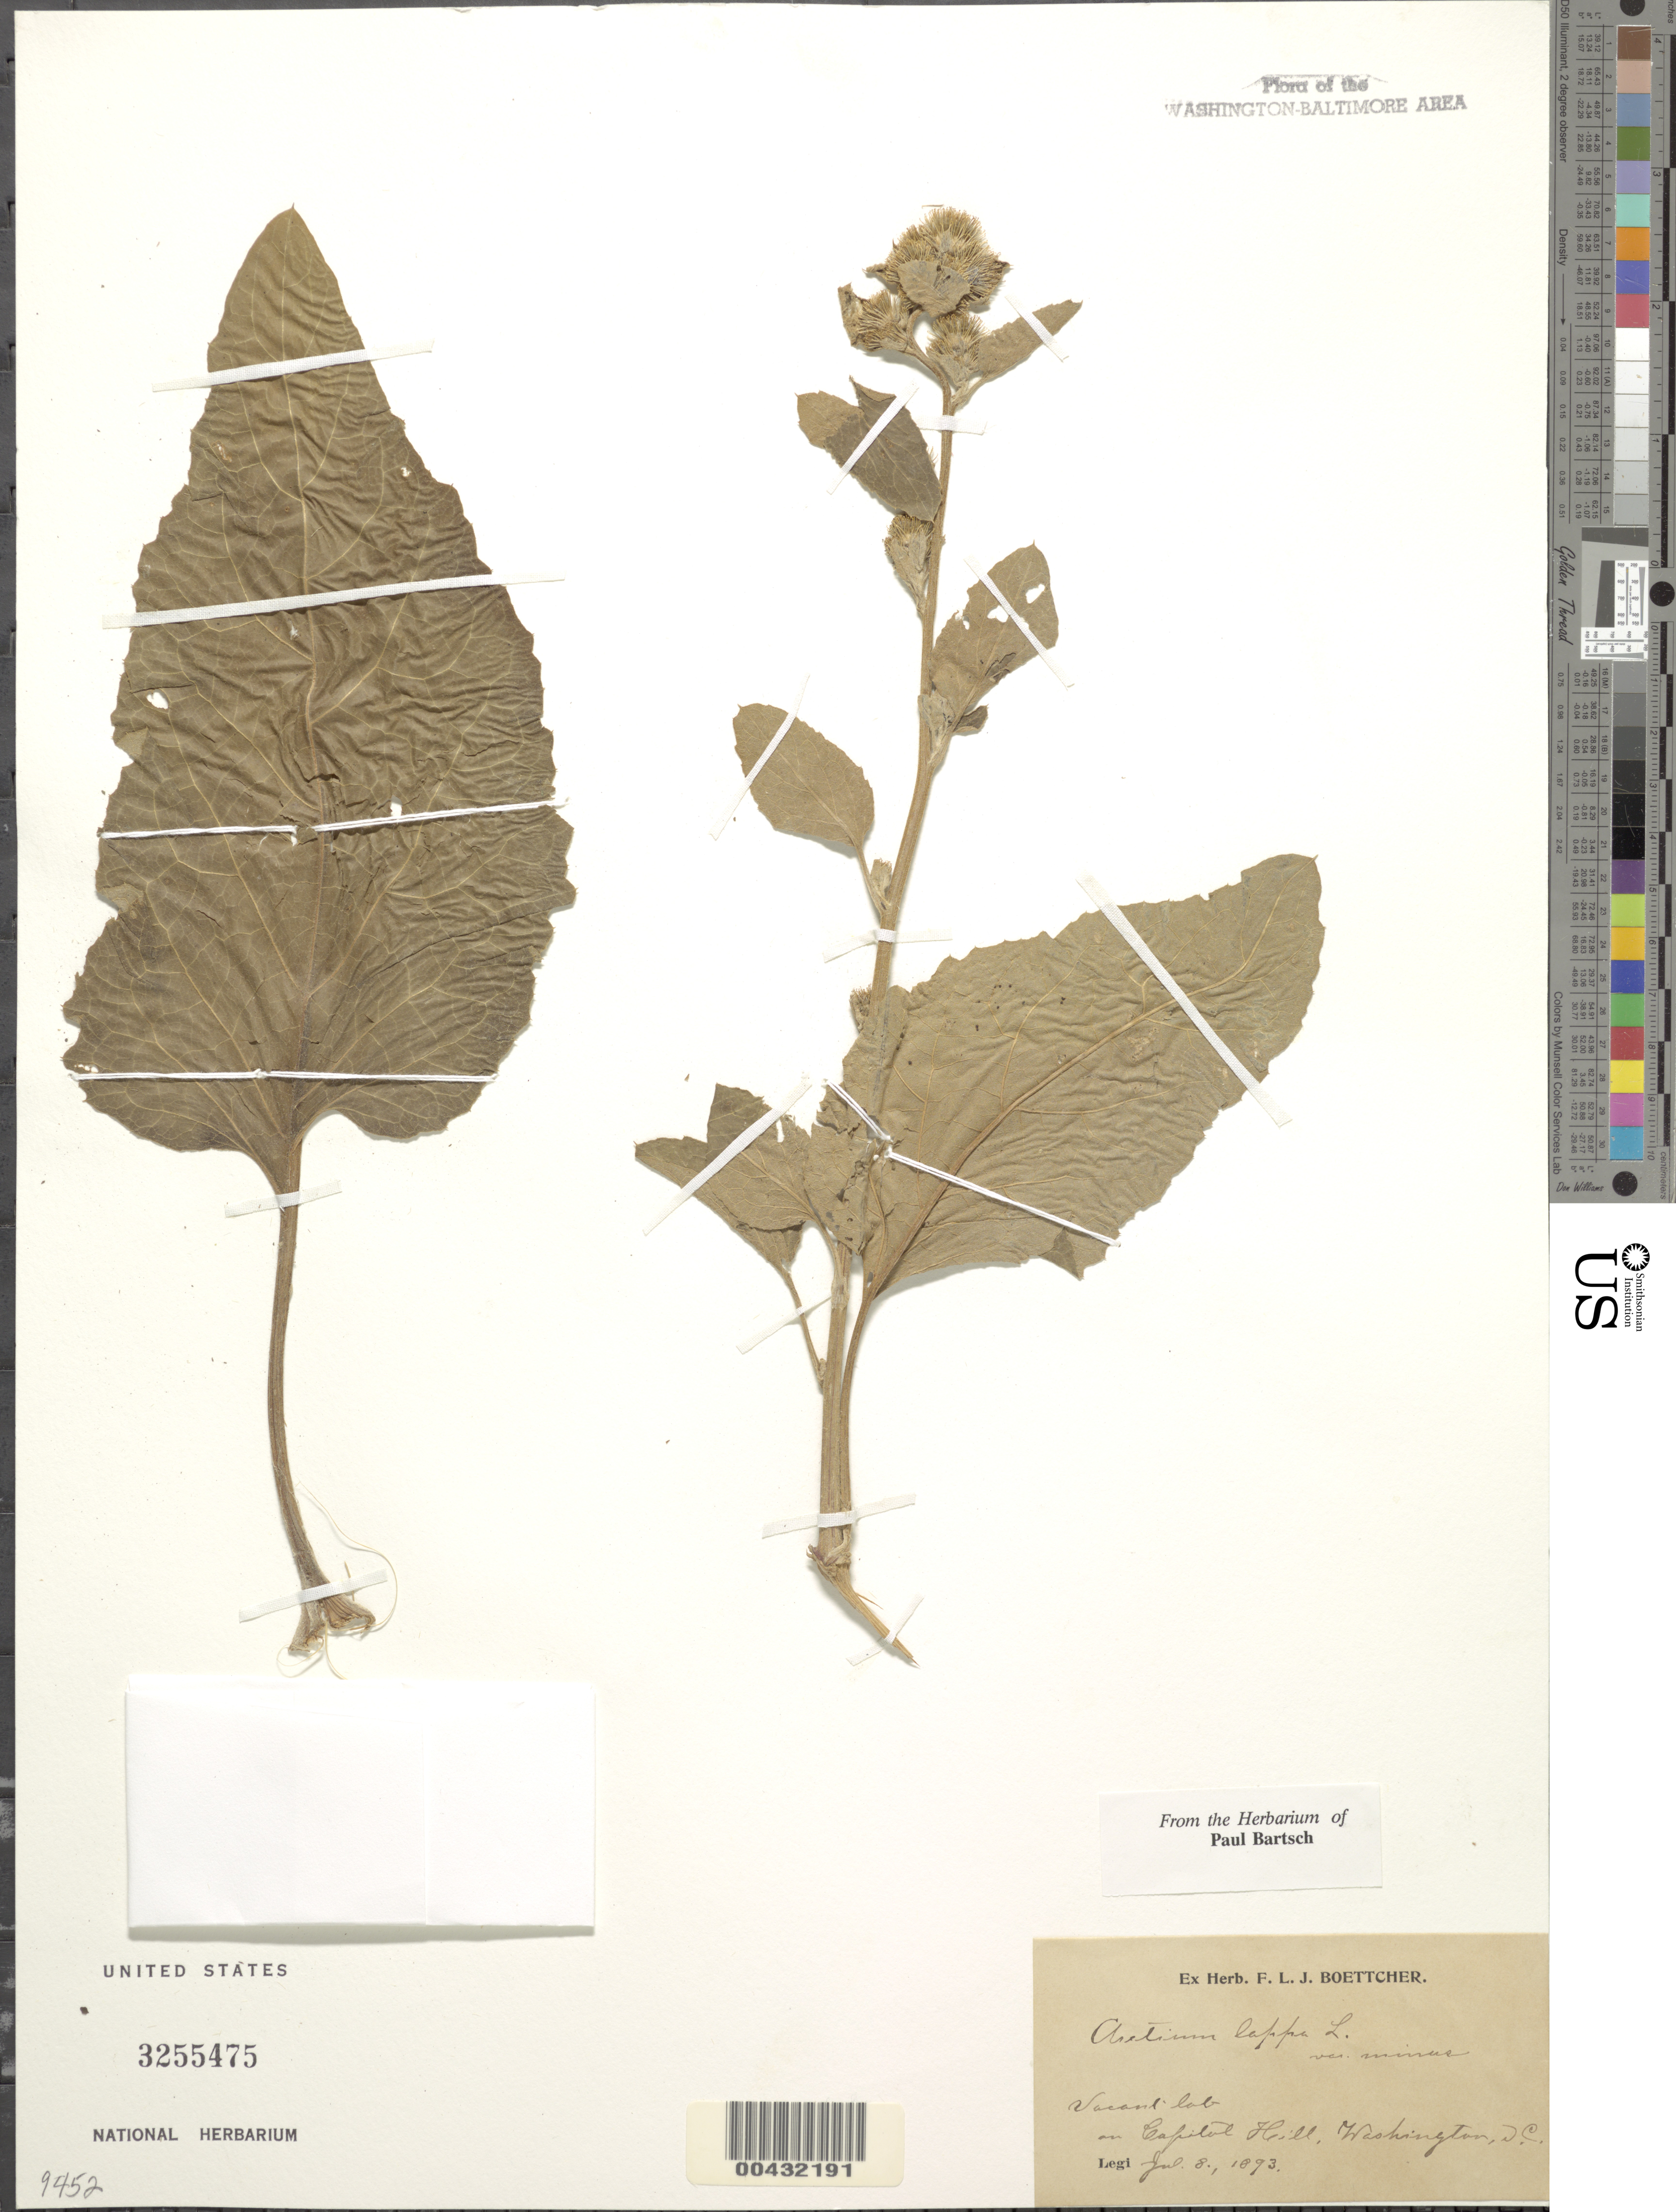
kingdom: Plantae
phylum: Tracheophyta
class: Magnoliopsida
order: Asterales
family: Asteraceae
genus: Arctium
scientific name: Arctium minus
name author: (Hill) Bernh.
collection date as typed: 30 Apr 1896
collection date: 1896-04-30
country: United States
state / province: District of Columbia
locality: Twining City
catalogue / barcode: US 3255475